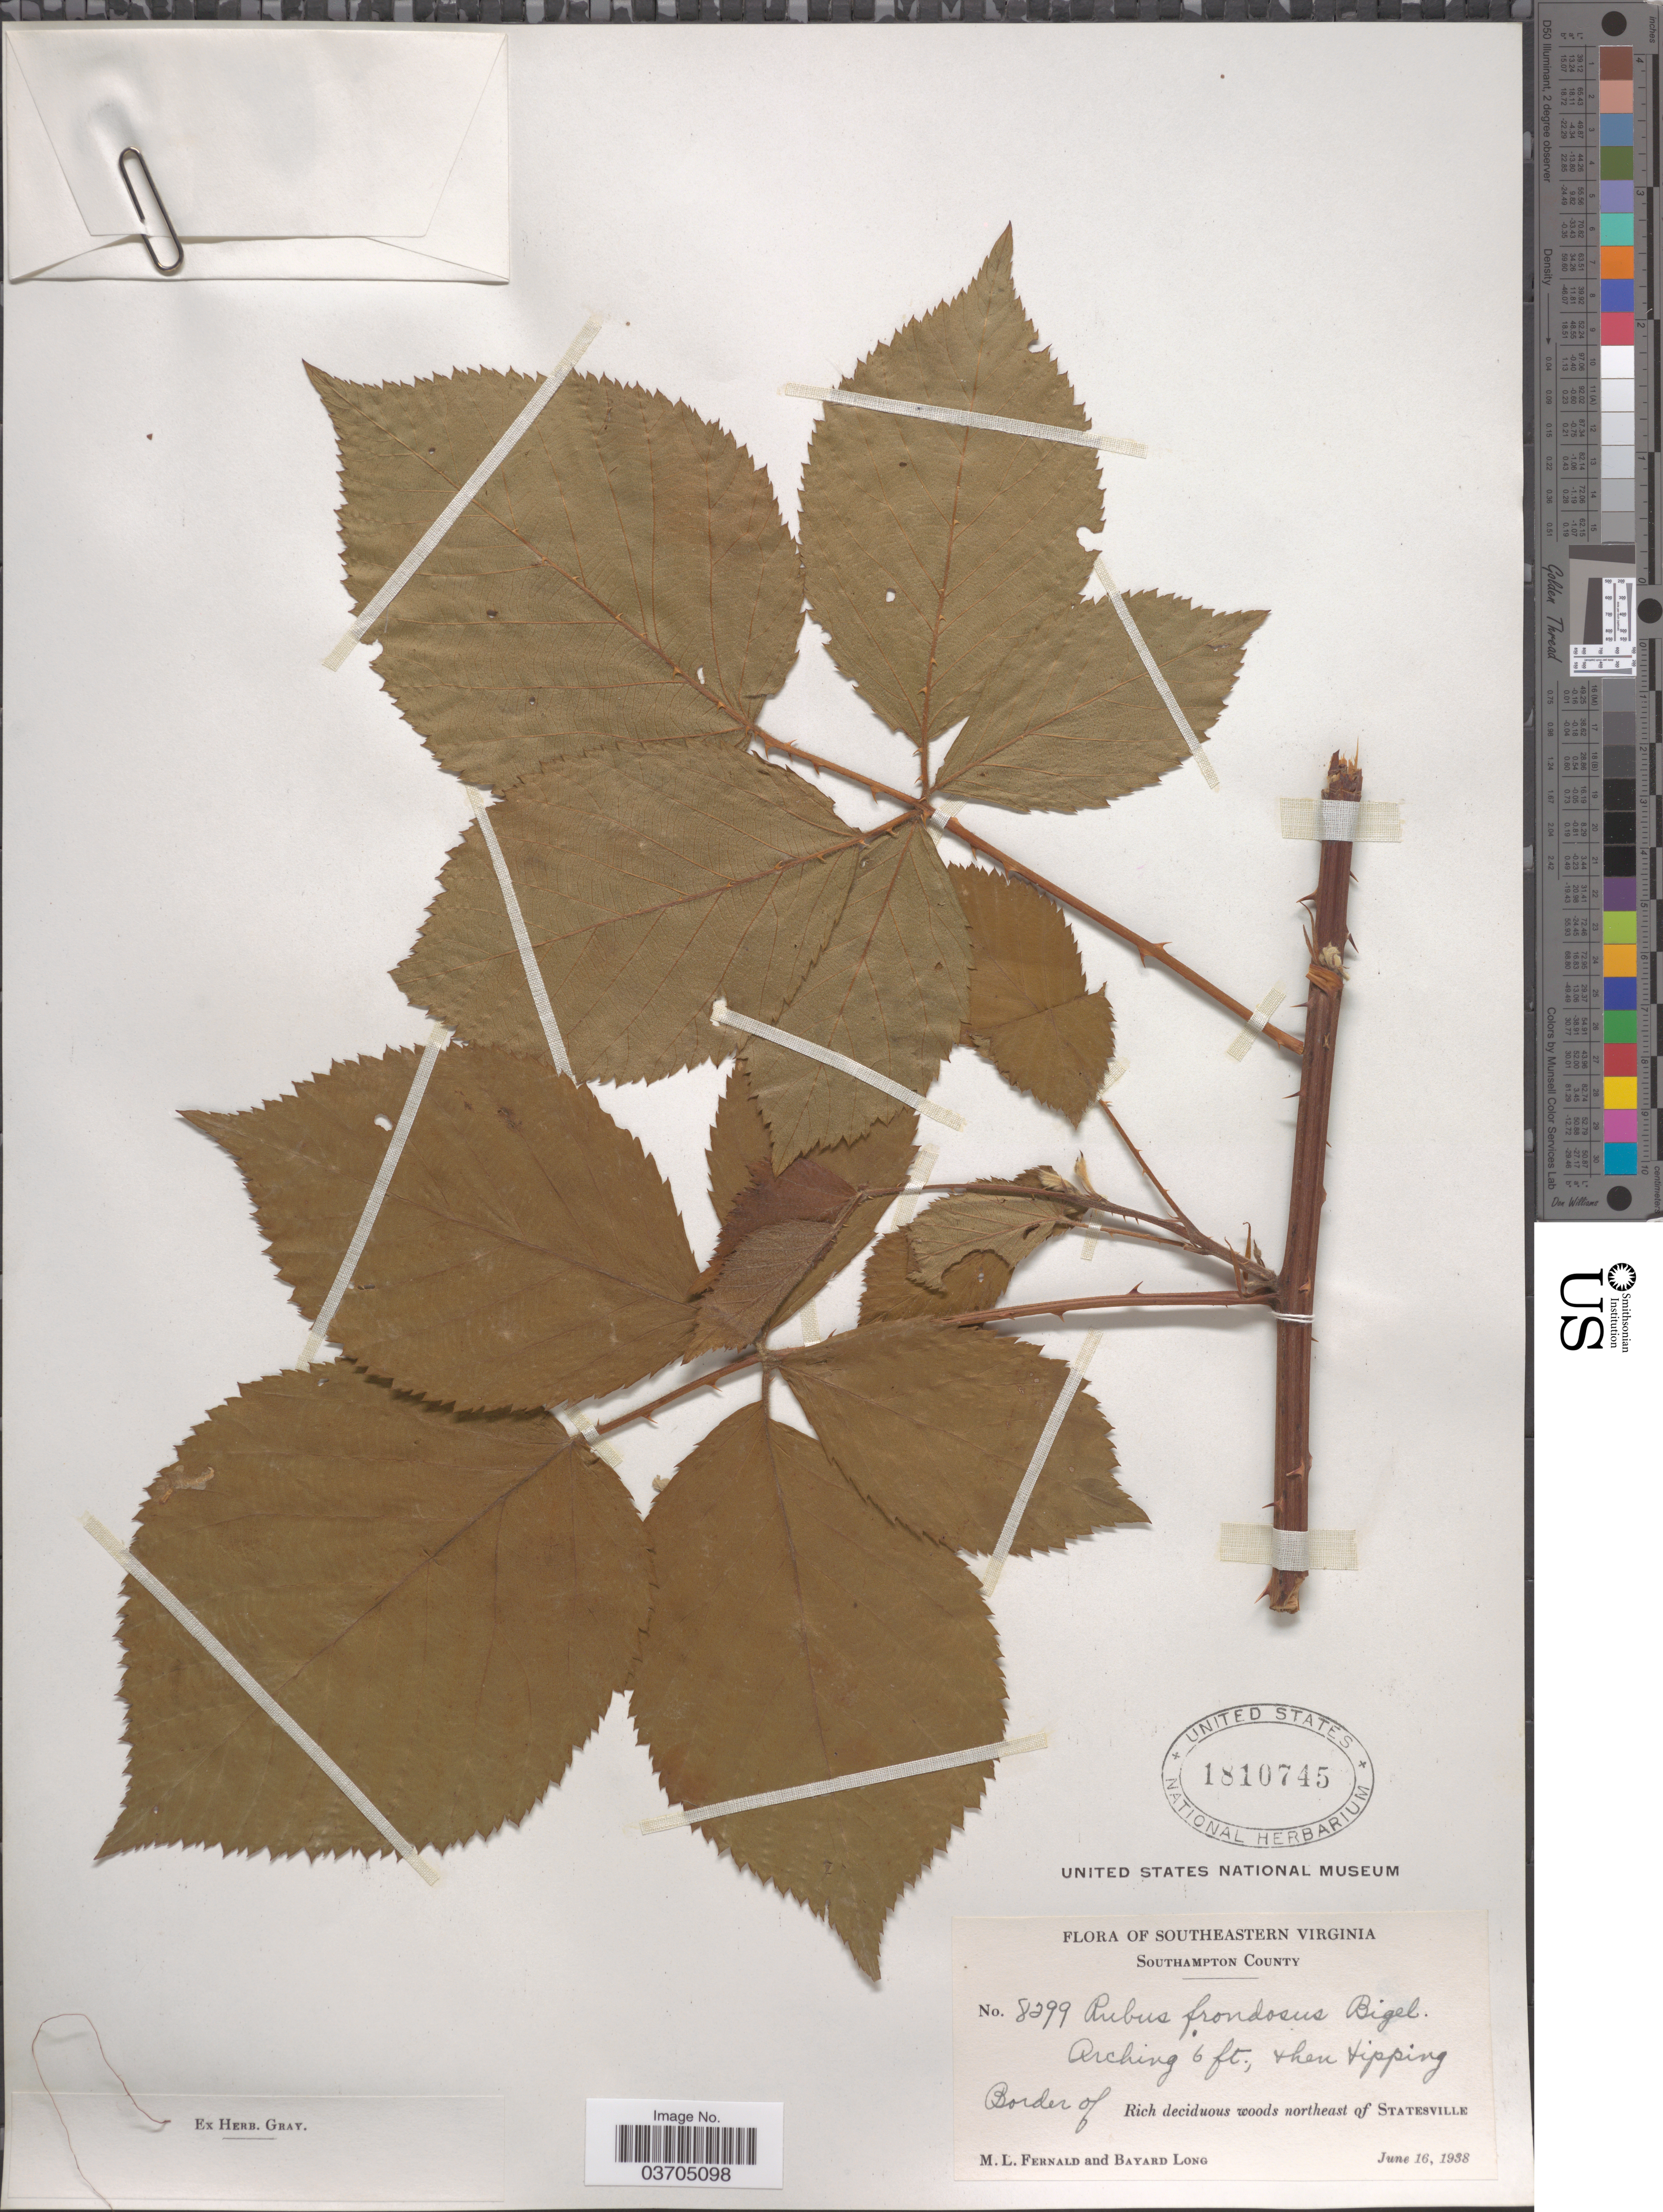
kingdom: Plantae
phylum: Tracheophyta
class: Magnoliopsida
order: Rosales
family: Rosaceae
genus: Rubus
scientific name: Rubus frondosus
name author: Bigelow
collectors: M. L. Fernald & B. Long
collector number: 8299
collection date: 1938-06-16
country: United States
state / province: Virginia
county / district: Southampton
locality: Southeastern Virginia. Southampton County. Border of Rich deciduous woods northeast of Statesville.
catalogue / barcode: US 1810745